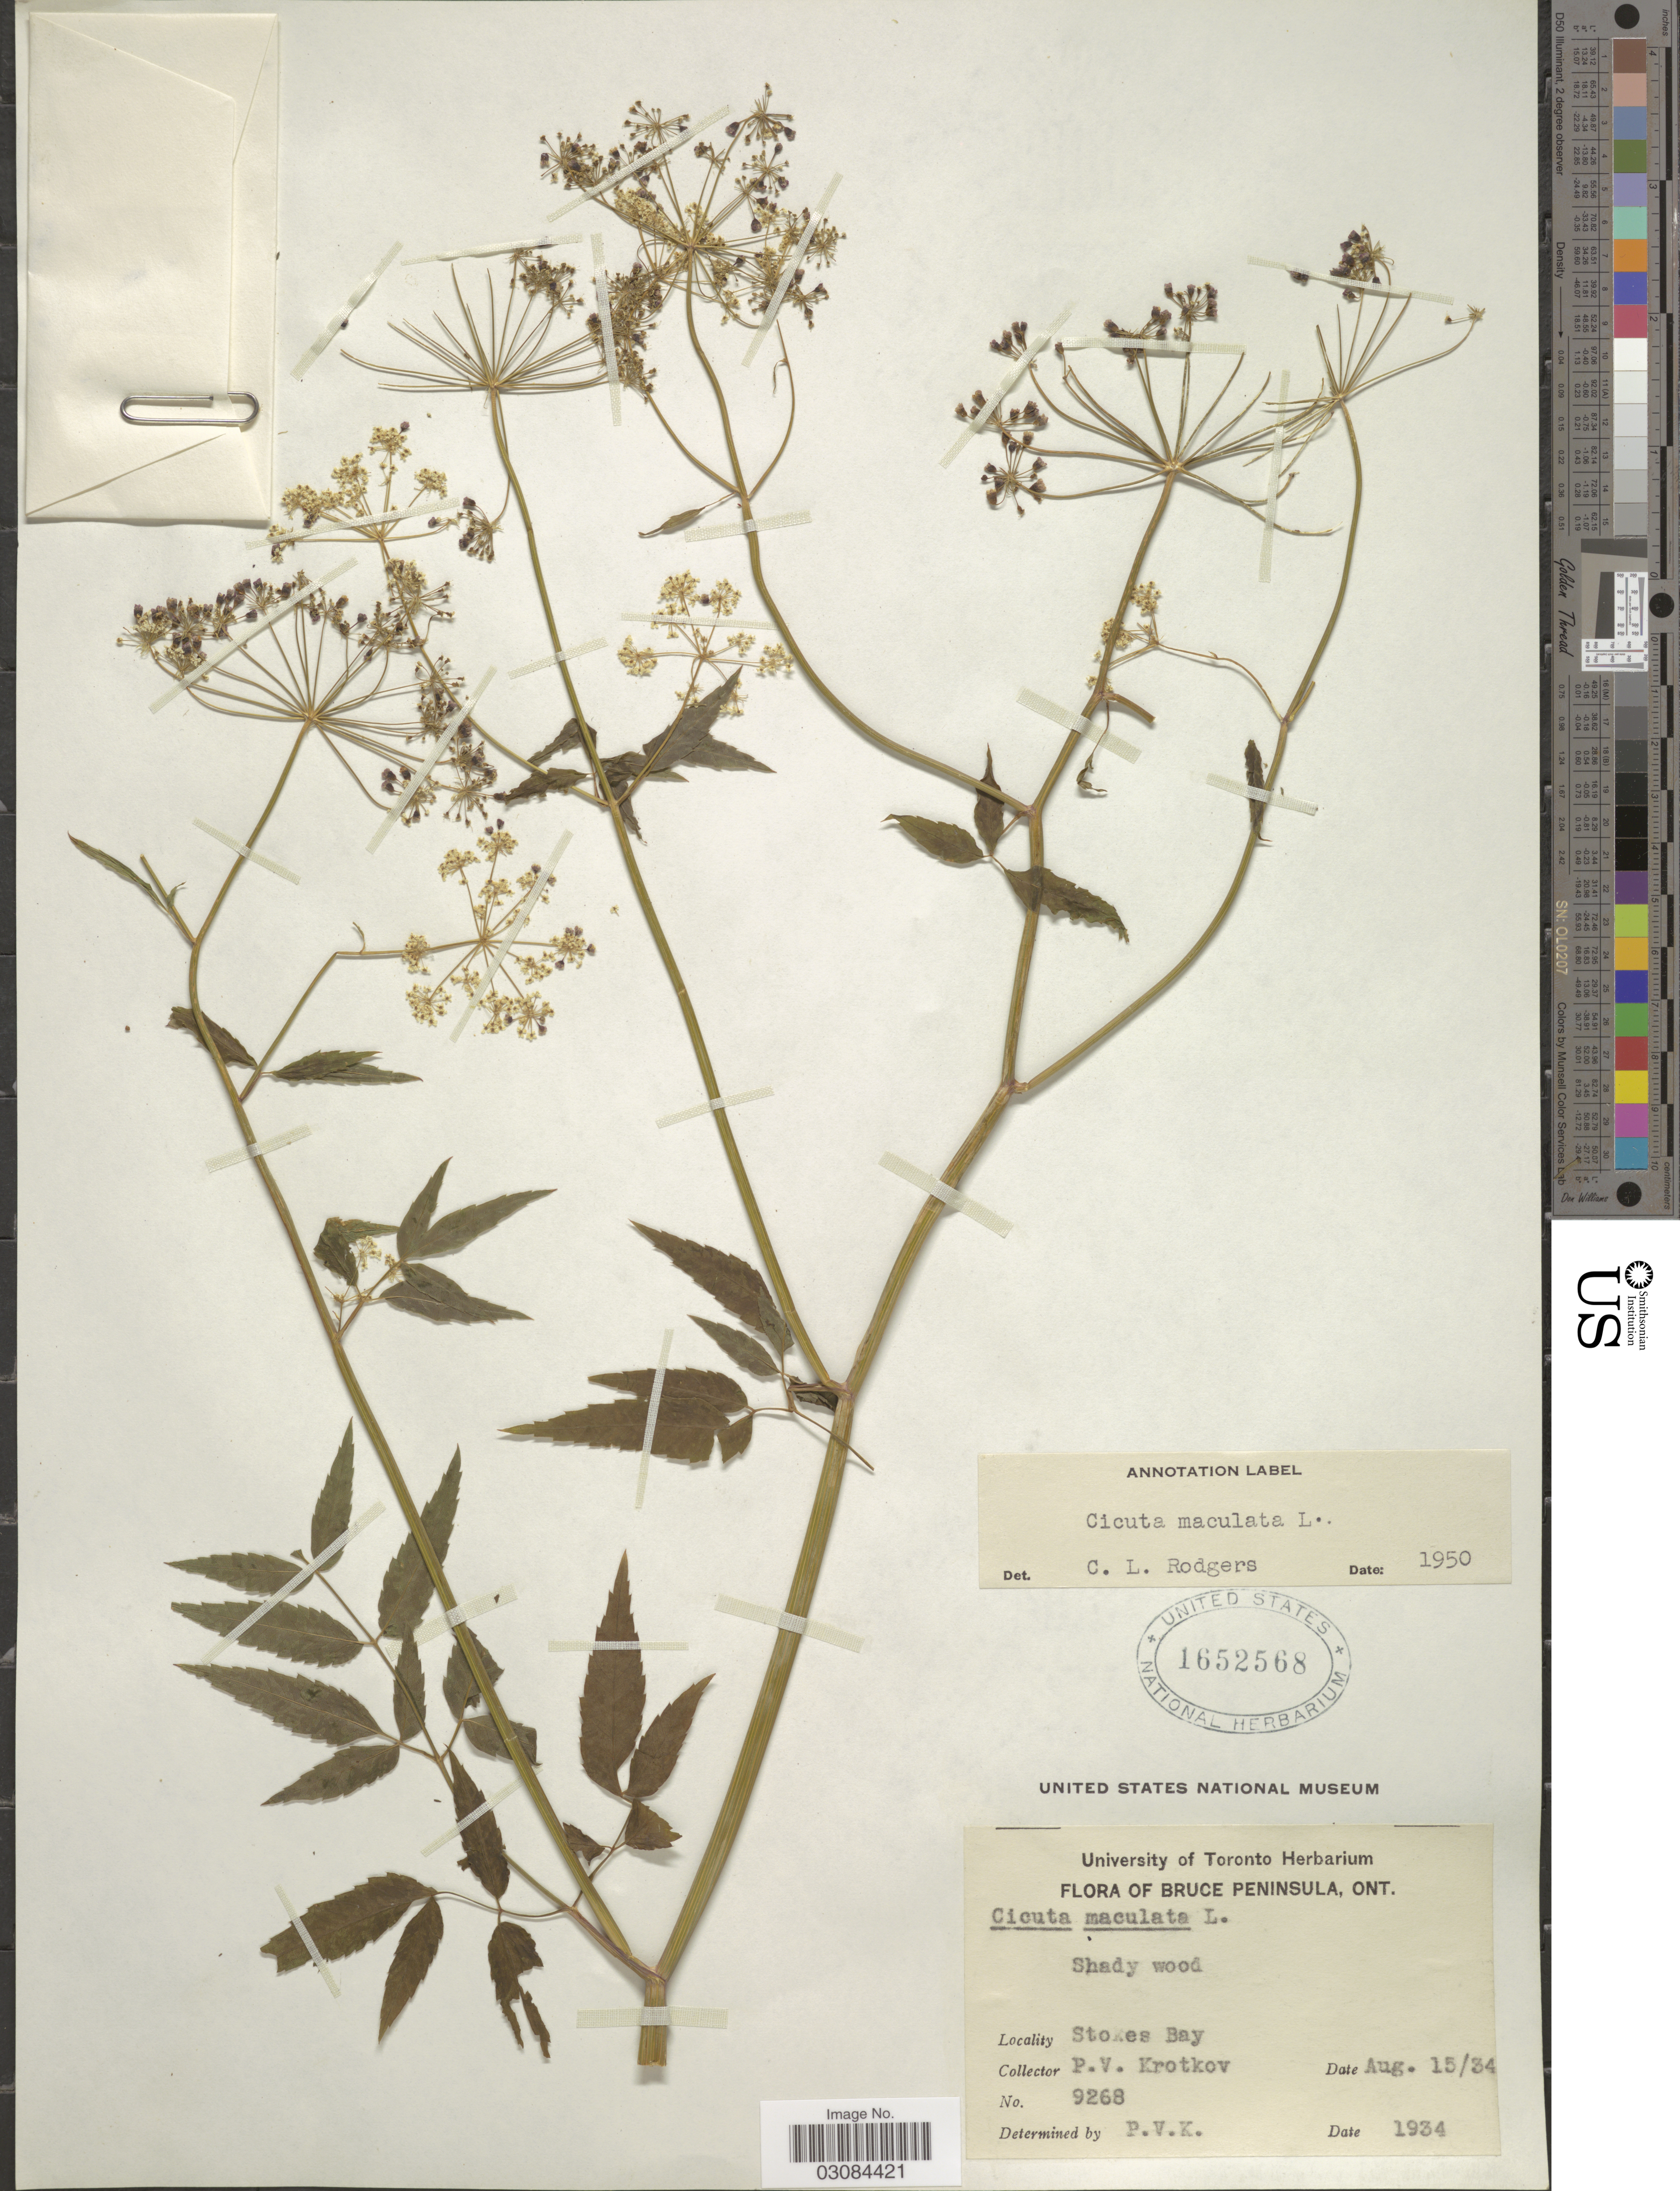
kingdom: Plantae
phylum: Tracheophyta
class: Magnoliopsida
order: Apiales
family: Apiaceae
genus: Cicuta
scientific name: Cicuta maculata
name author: L.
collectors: P. V. Krotkov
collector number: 9268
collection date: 1934-08-15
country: Canada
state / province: Ontario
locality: Bruce Peninsula, Stokes Bay.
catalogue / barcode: US 1652568